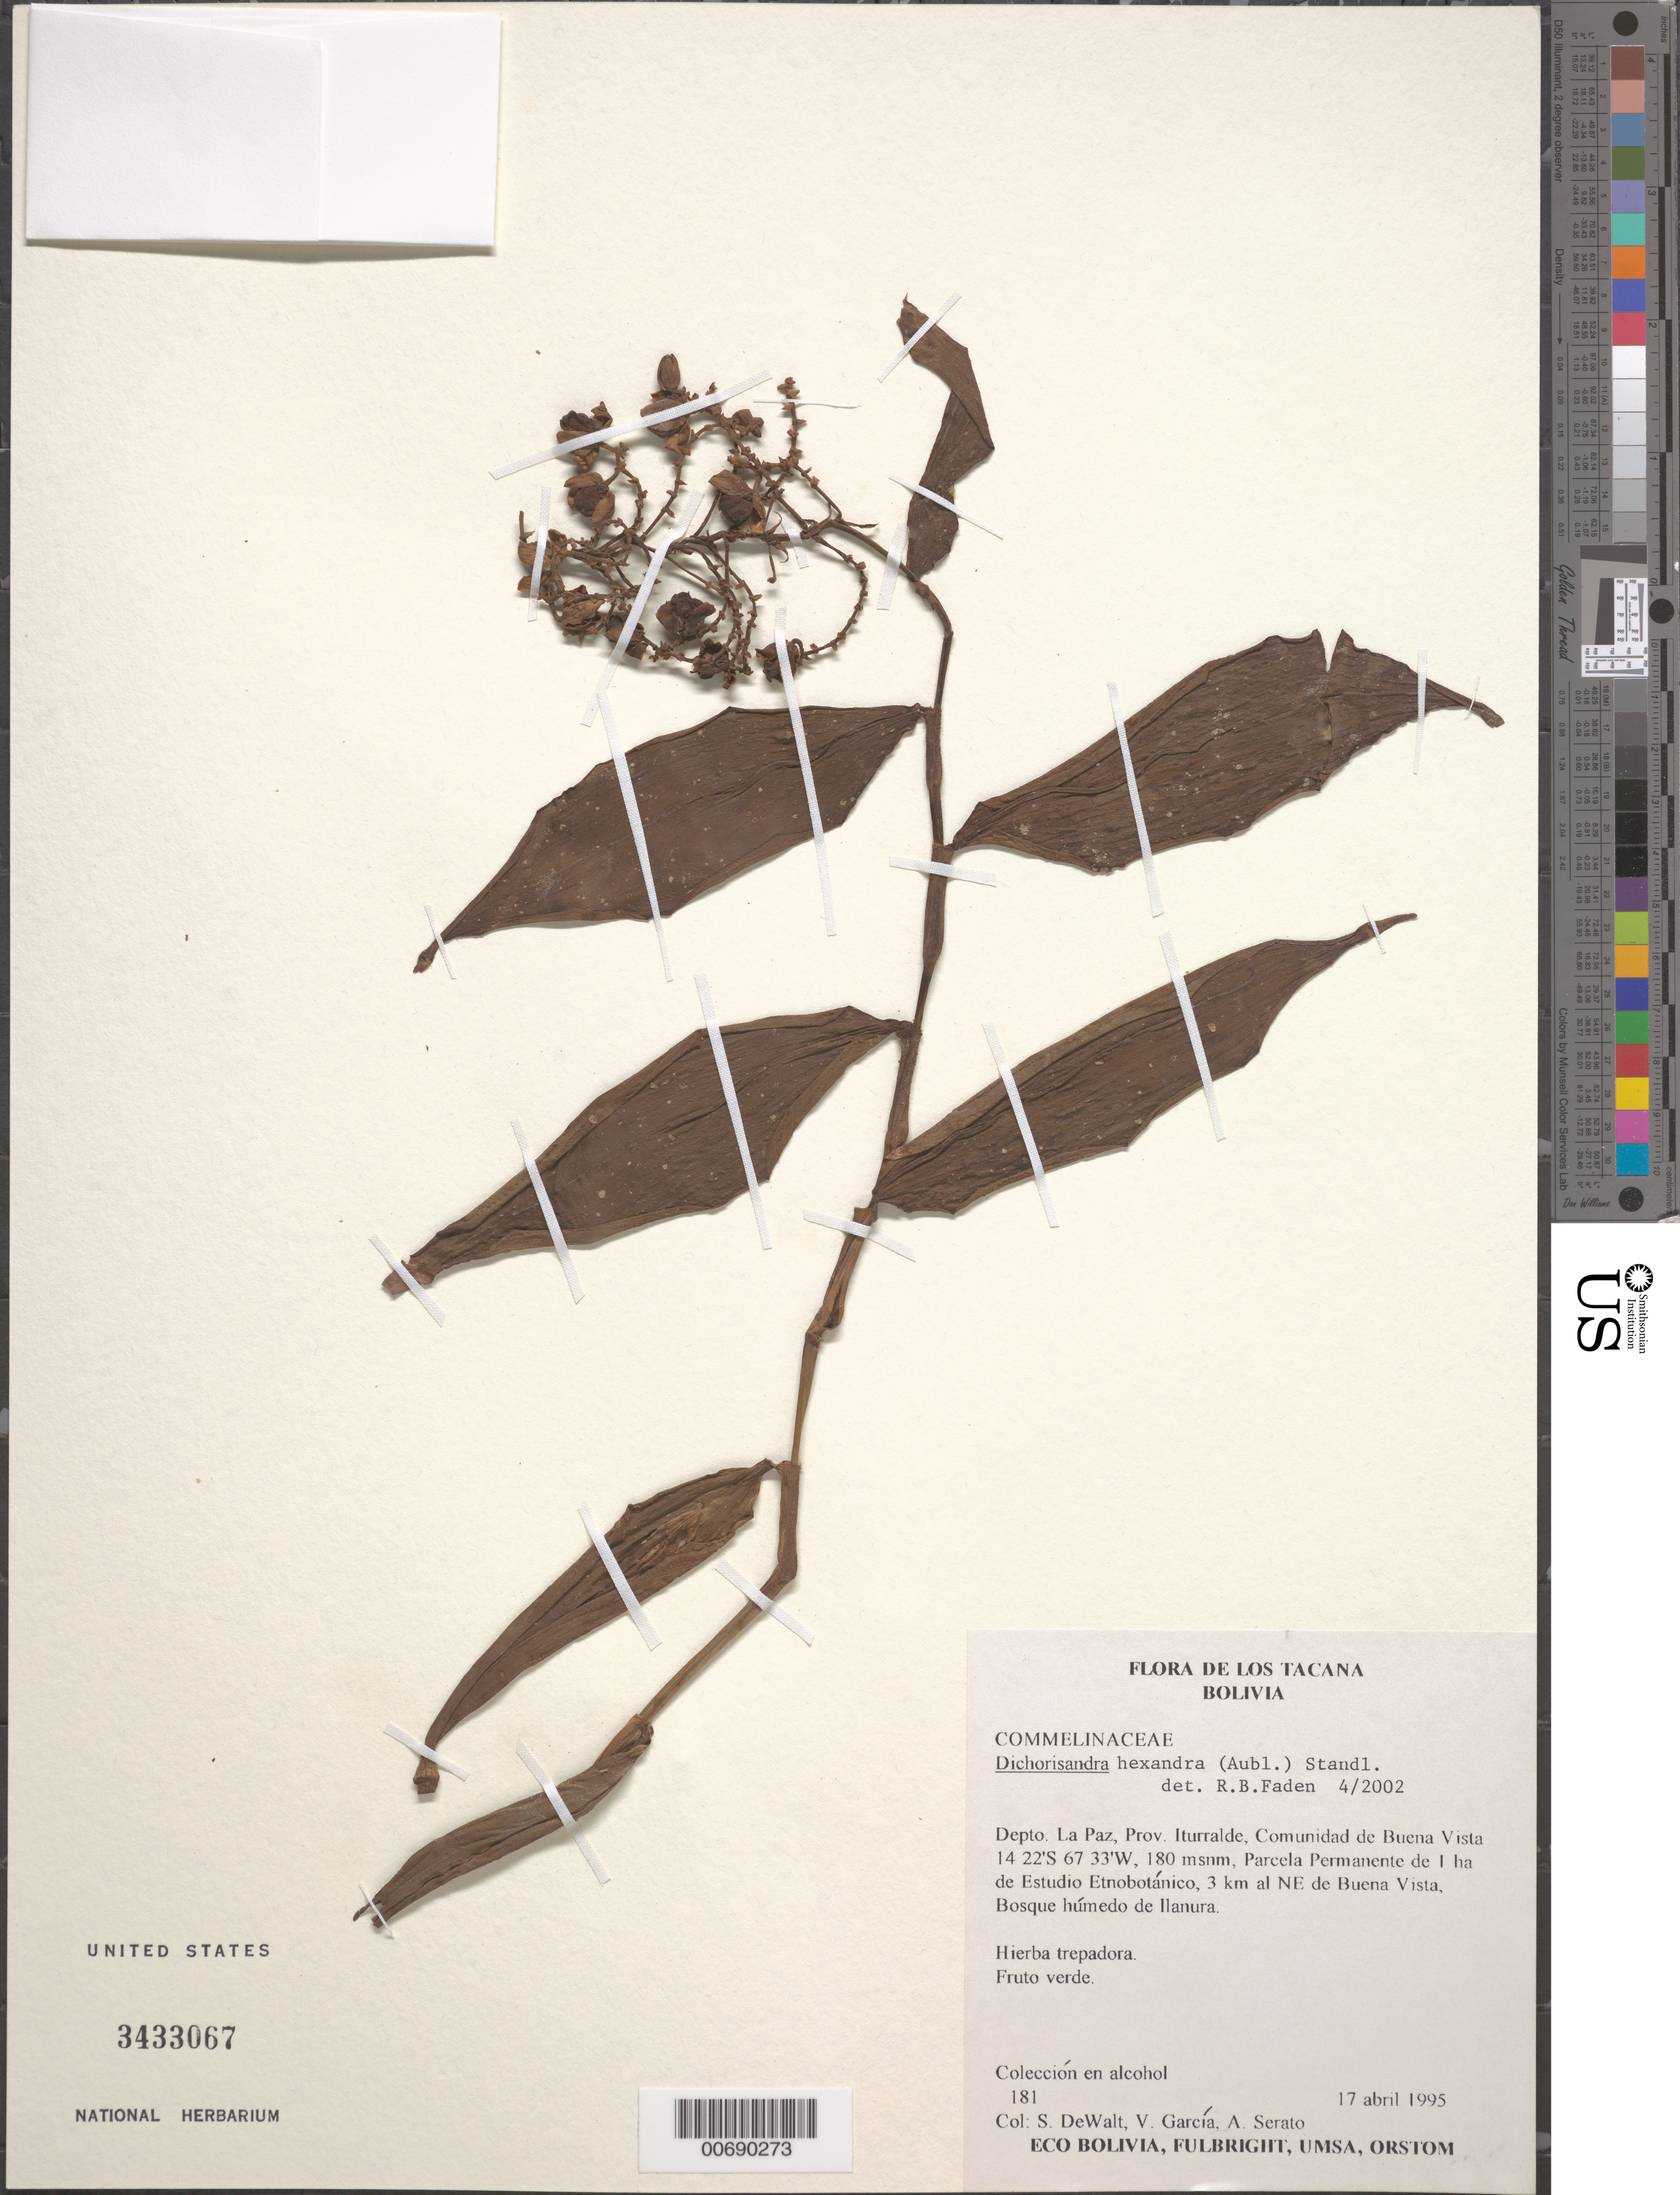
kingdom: Plantae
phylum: Tracheophyta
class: Liliopsida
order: Commelinales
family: Commelinaceae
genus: Dichorisandra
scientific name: Dichorisandra hexandra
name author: (Aubl.) Standl.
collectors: S. Dewalt, V. Garcia & A. Serato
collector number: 181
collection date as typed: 17 Apr 1995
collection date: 1995-04-17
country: Bolivia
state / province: La Paz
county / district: Iturralde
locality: Comunidad de Buena Vista .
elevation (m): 180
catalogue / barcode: US 3433067